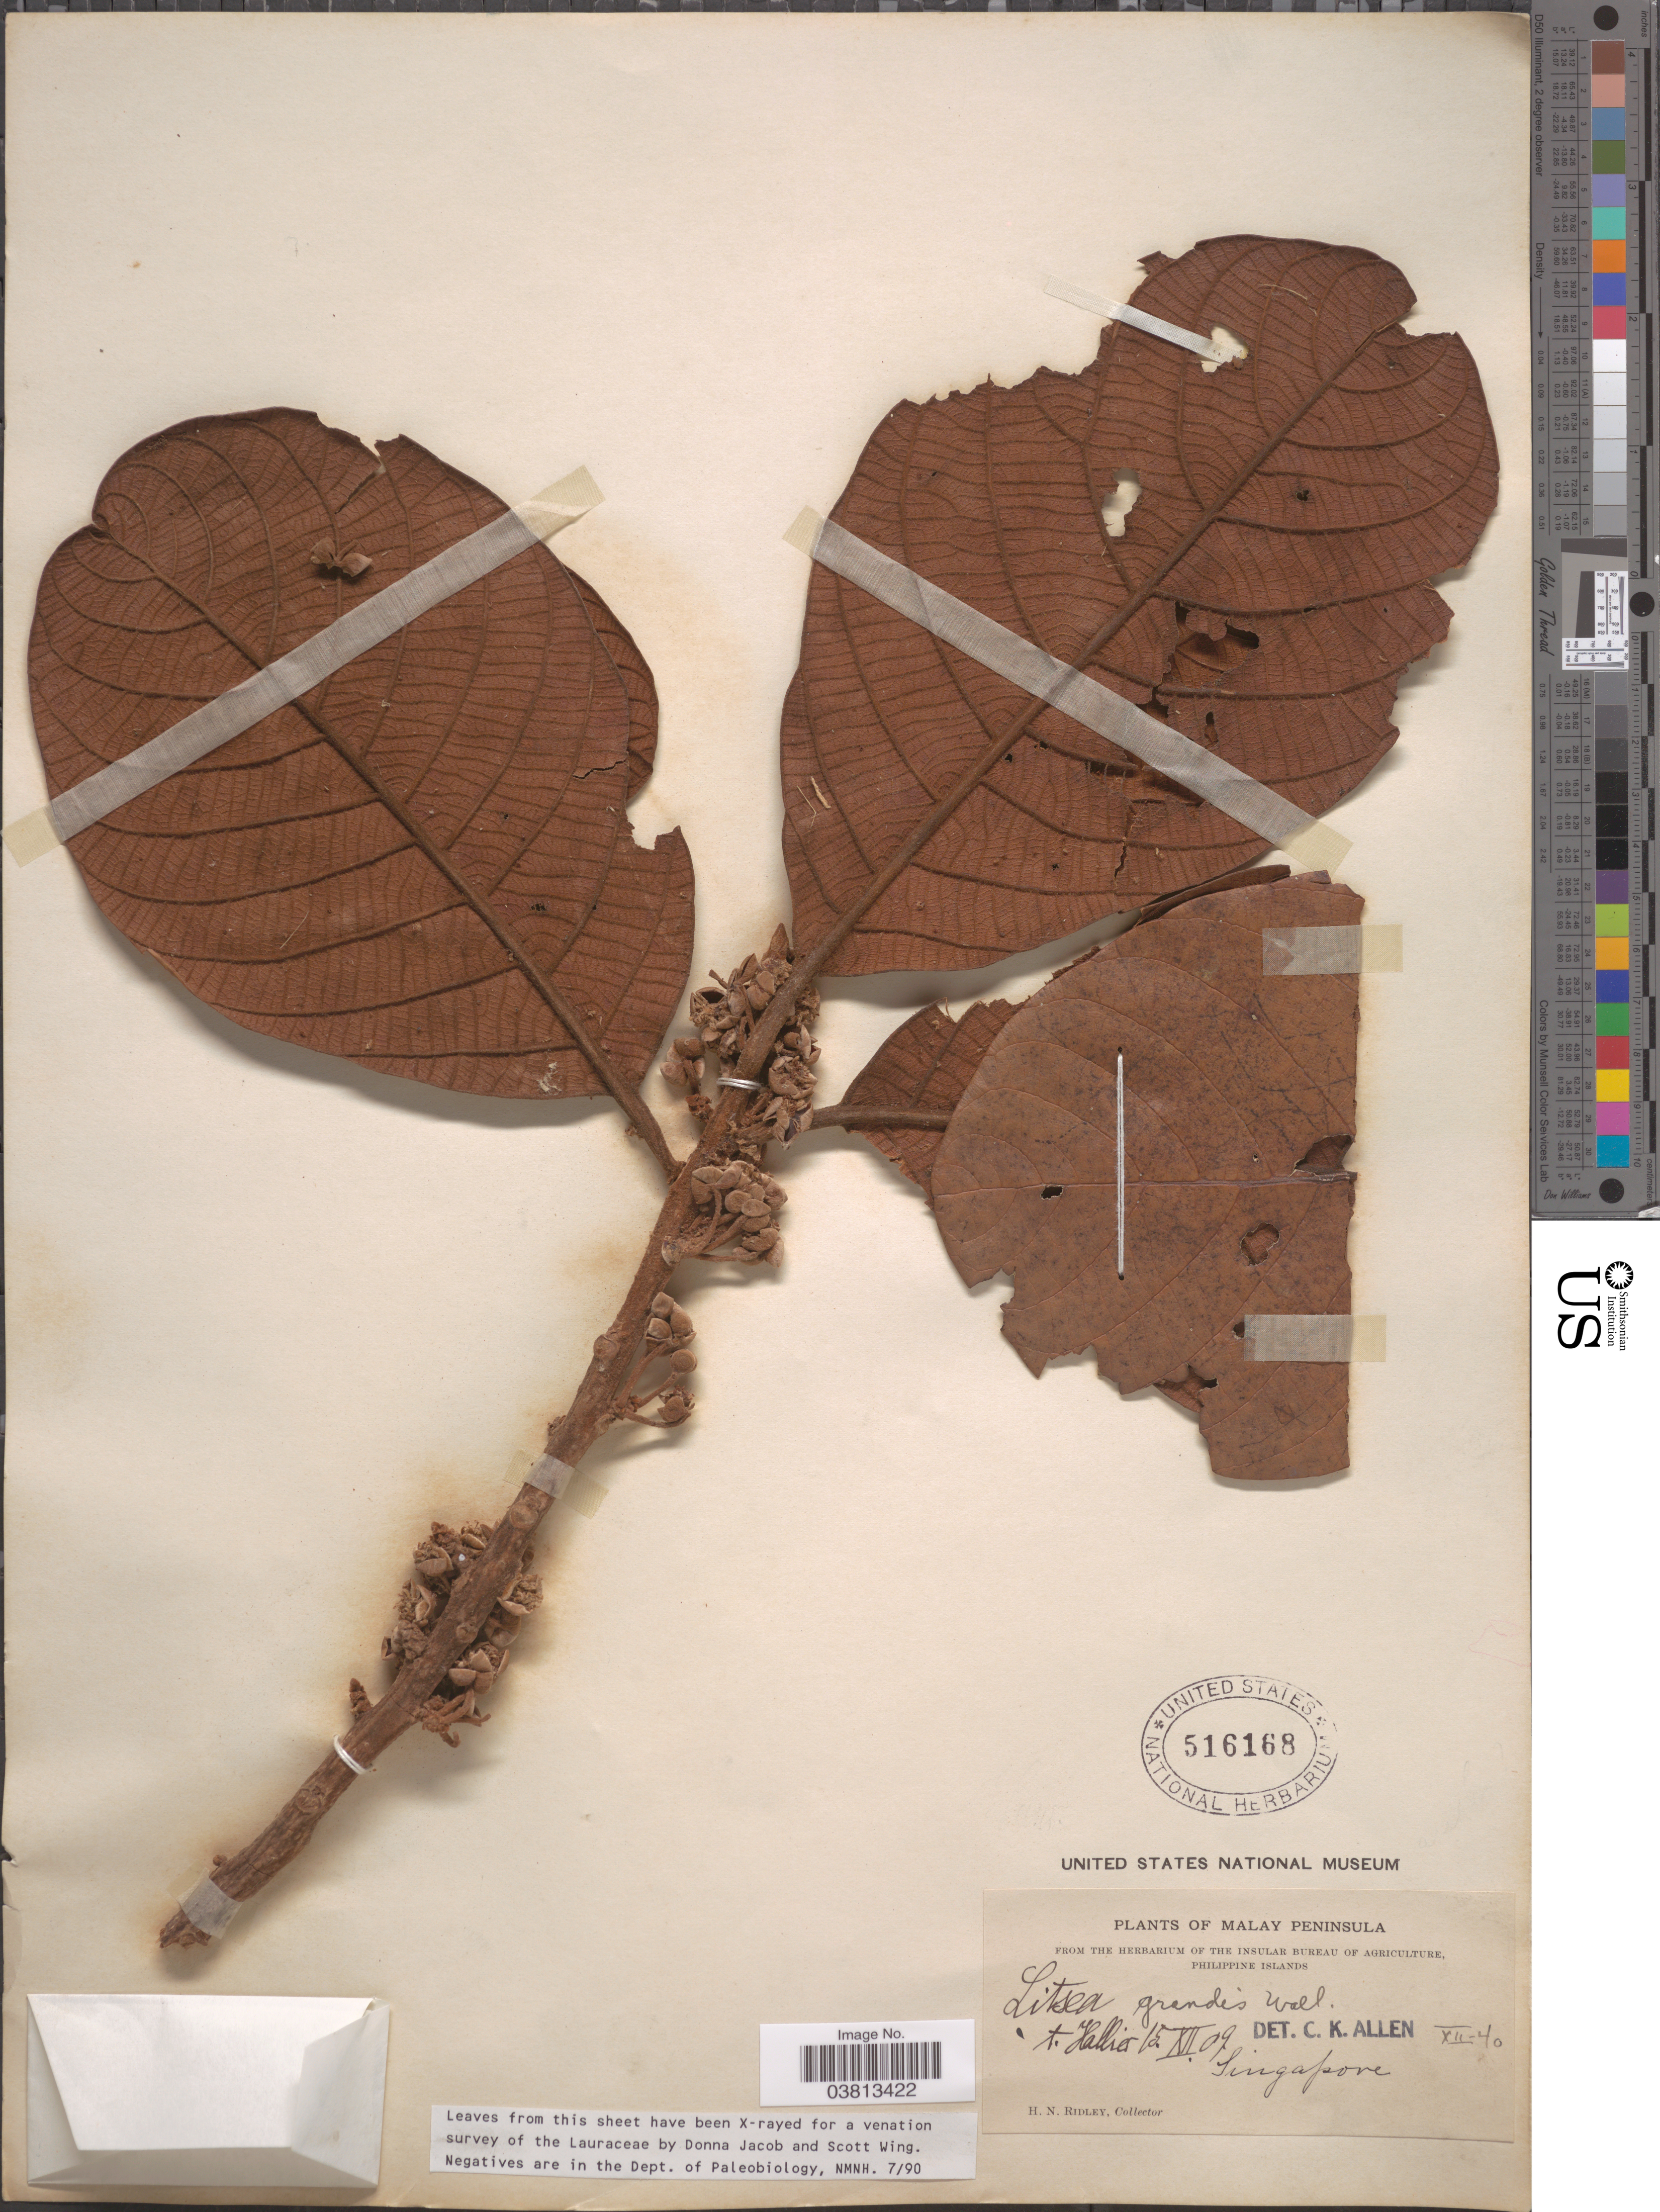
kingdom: Plantae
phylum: Tracheophyta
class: Magnoliopsida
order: Laurales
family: Lauraceae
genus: Litsea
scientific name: Litsea grandis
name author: Hook. f.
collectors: H. N. Ridley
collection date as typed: Transcribed d/m/y: 15/12/9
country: Singapore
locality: Malay Peninsula.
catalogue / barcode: US 516168